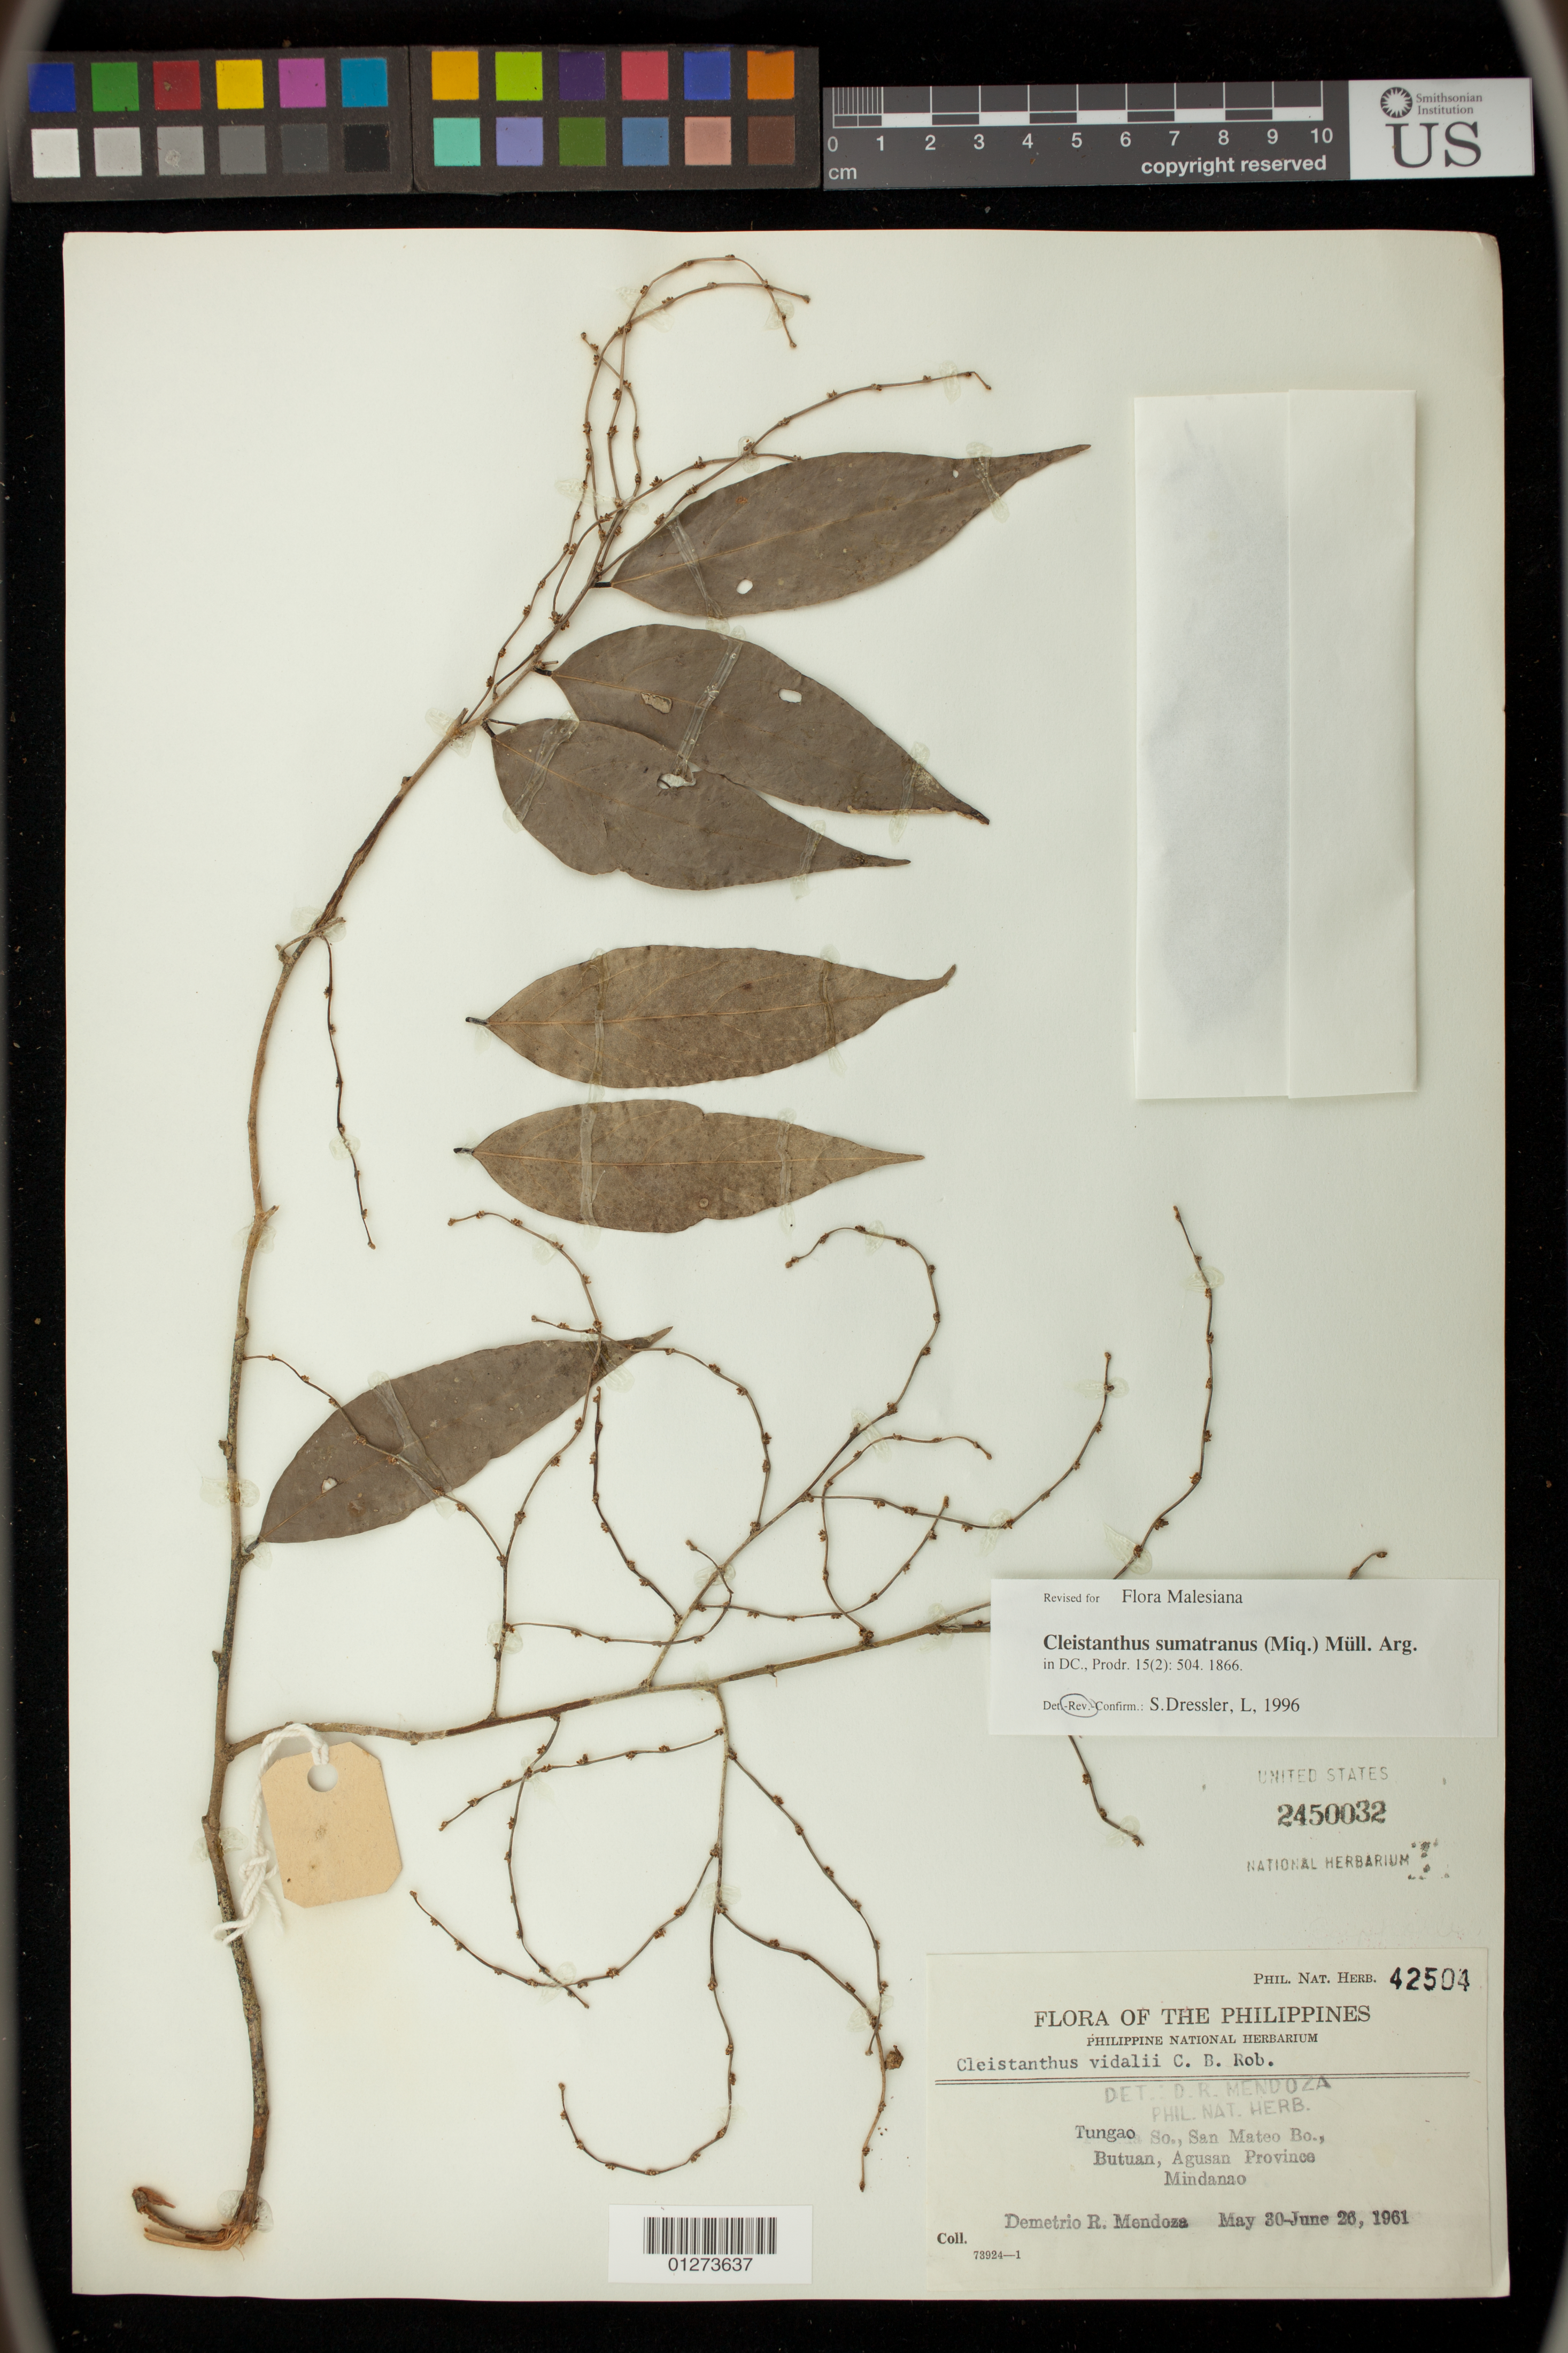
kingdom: Plantae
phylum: Tracheophyta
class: Magnoliopsida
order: Malpighiales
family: Phyllanthaceae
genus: Cleistanthus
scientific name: Cleistanthus sumatranus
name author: (Miq.) Müll. Arg.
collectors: D. Mendoza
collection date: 1961-05-30/1961-06-26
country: Philippines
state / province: Caraga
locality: Tungao So., San Mateo Bo., Butuan, Agusan Province, Mindanao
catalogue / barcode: US 2450032